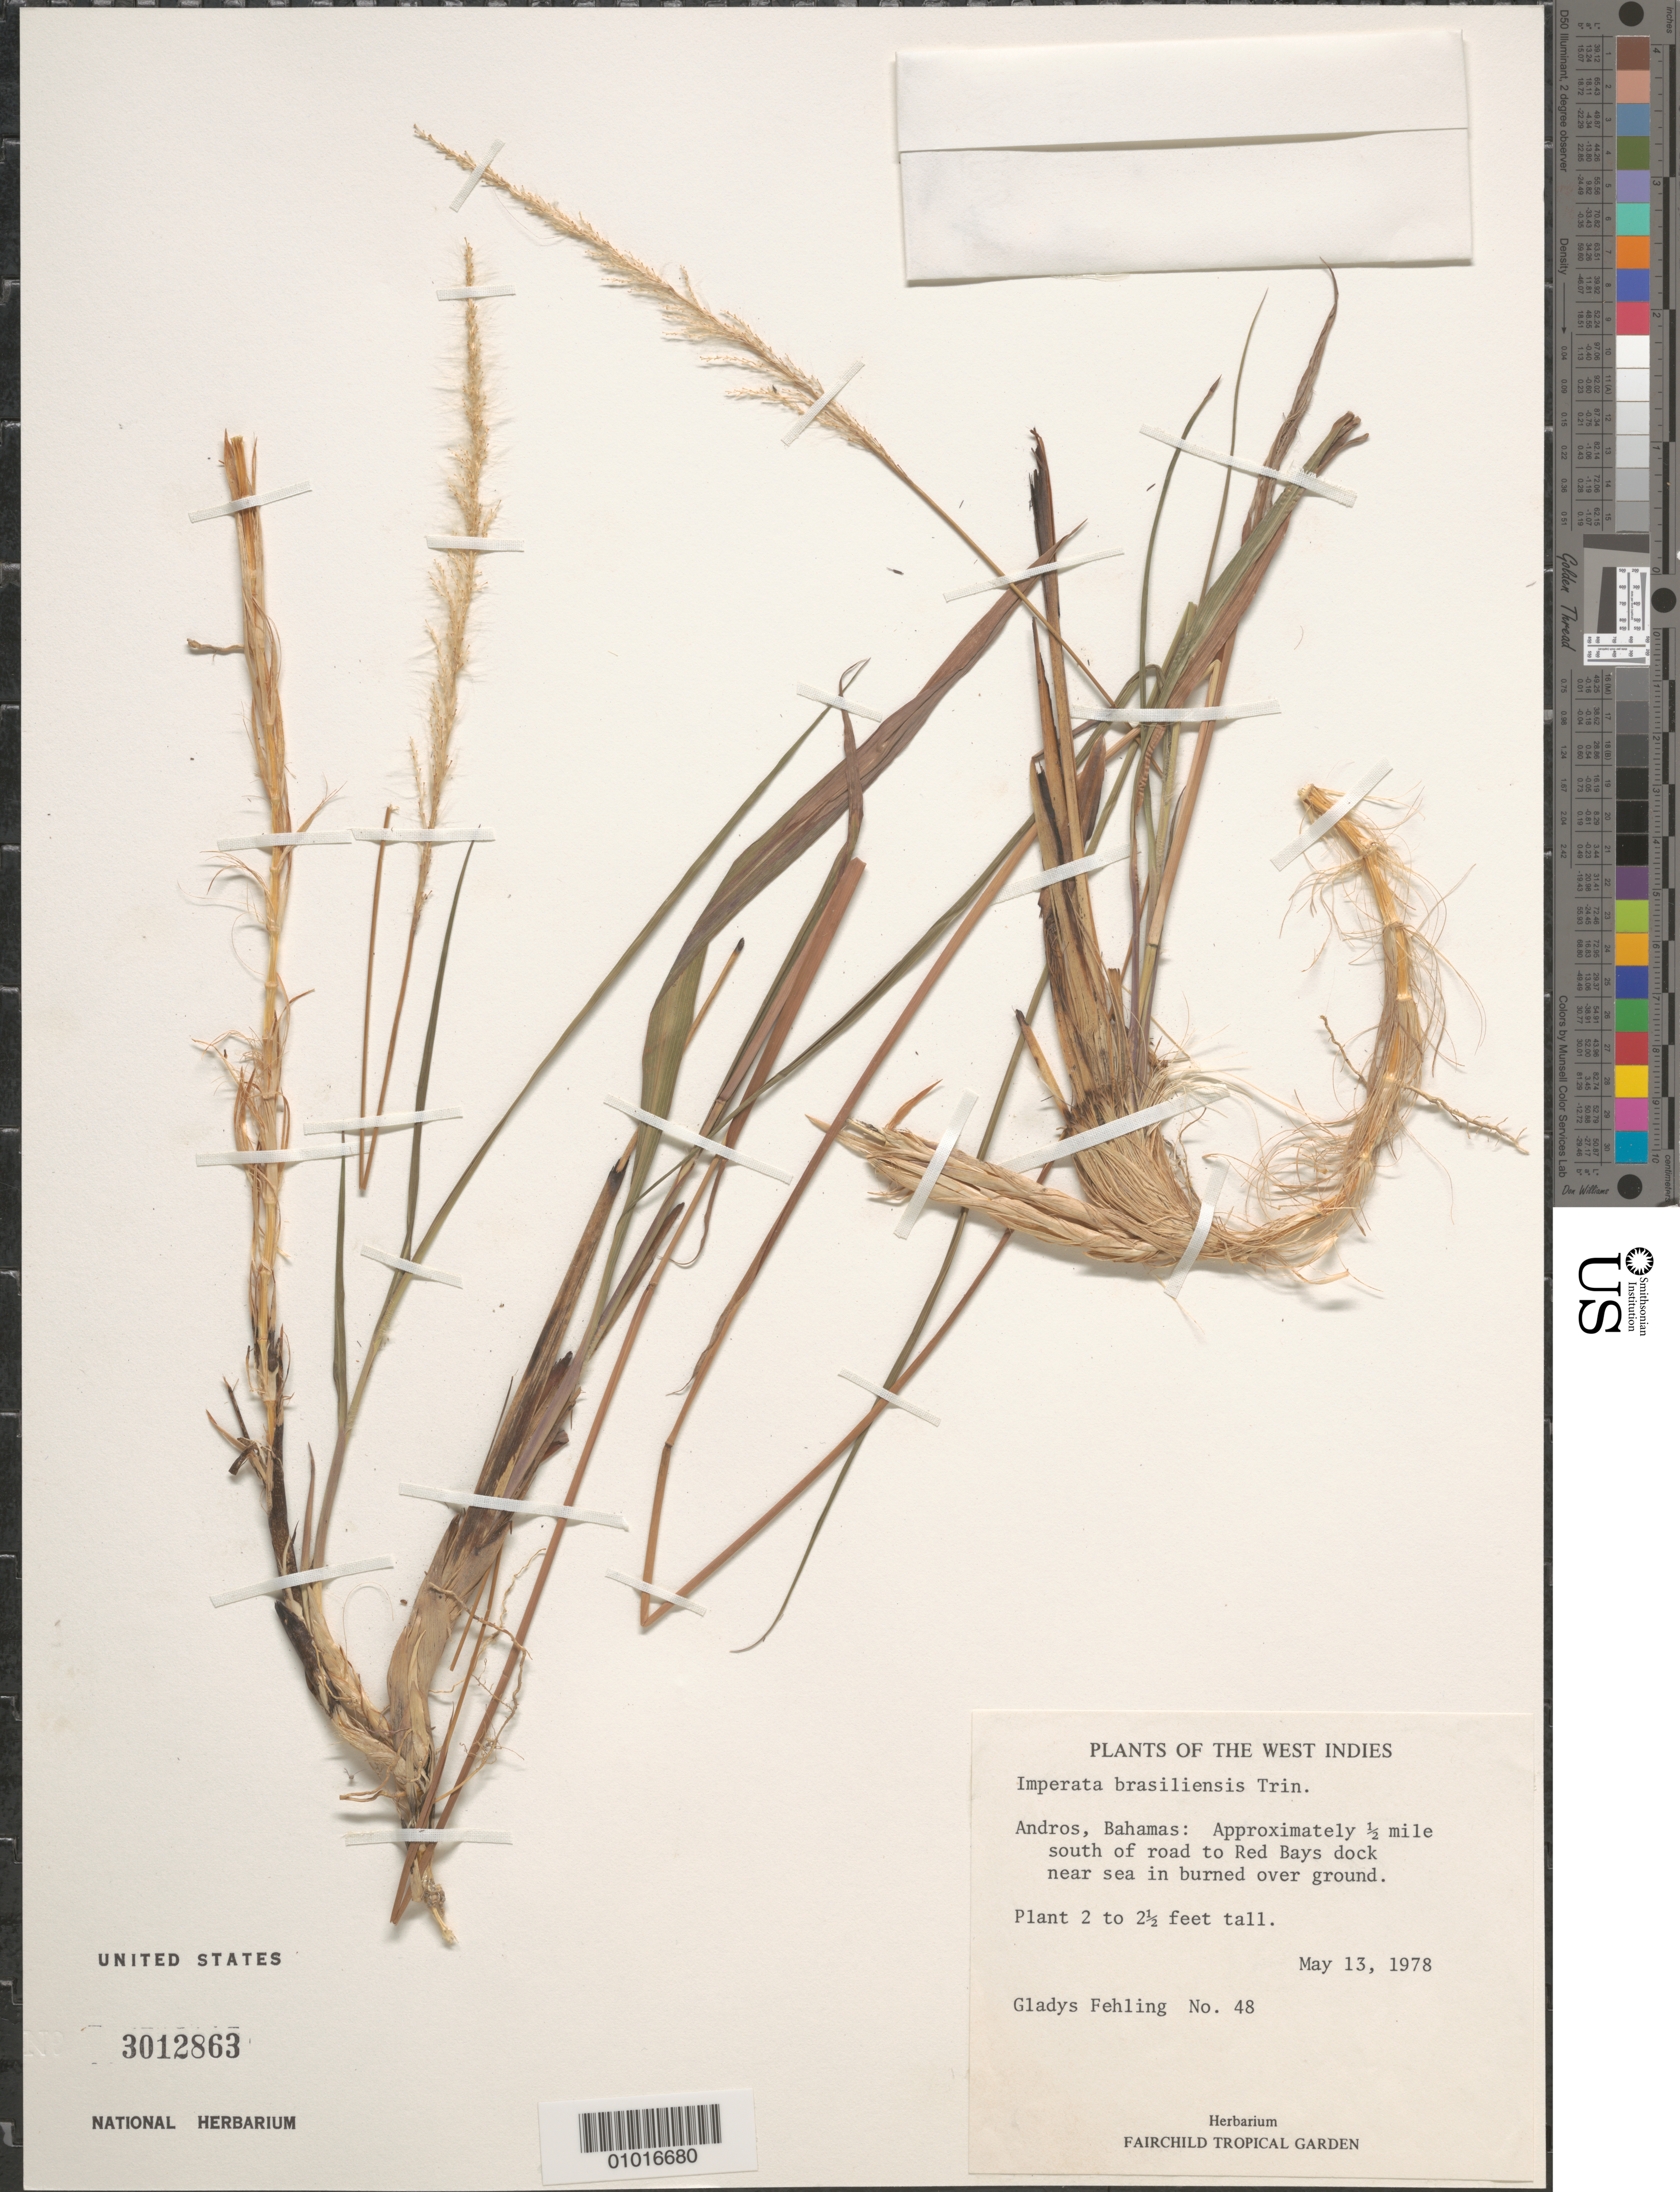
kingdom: Plantae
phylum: Tracheophyta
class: Liliopsida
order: Poales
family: Poaceae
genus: Imperata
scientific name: Imperata brasiliensis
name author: Trin.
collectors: G. Fehling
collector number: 48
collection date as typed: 13 May 1978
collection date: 1978-05-13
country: Bahamas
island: Andros I.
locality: Approximately 1/2 mile south of road to Red Bays dock near sea in burned over ground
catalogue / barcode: US 3012863